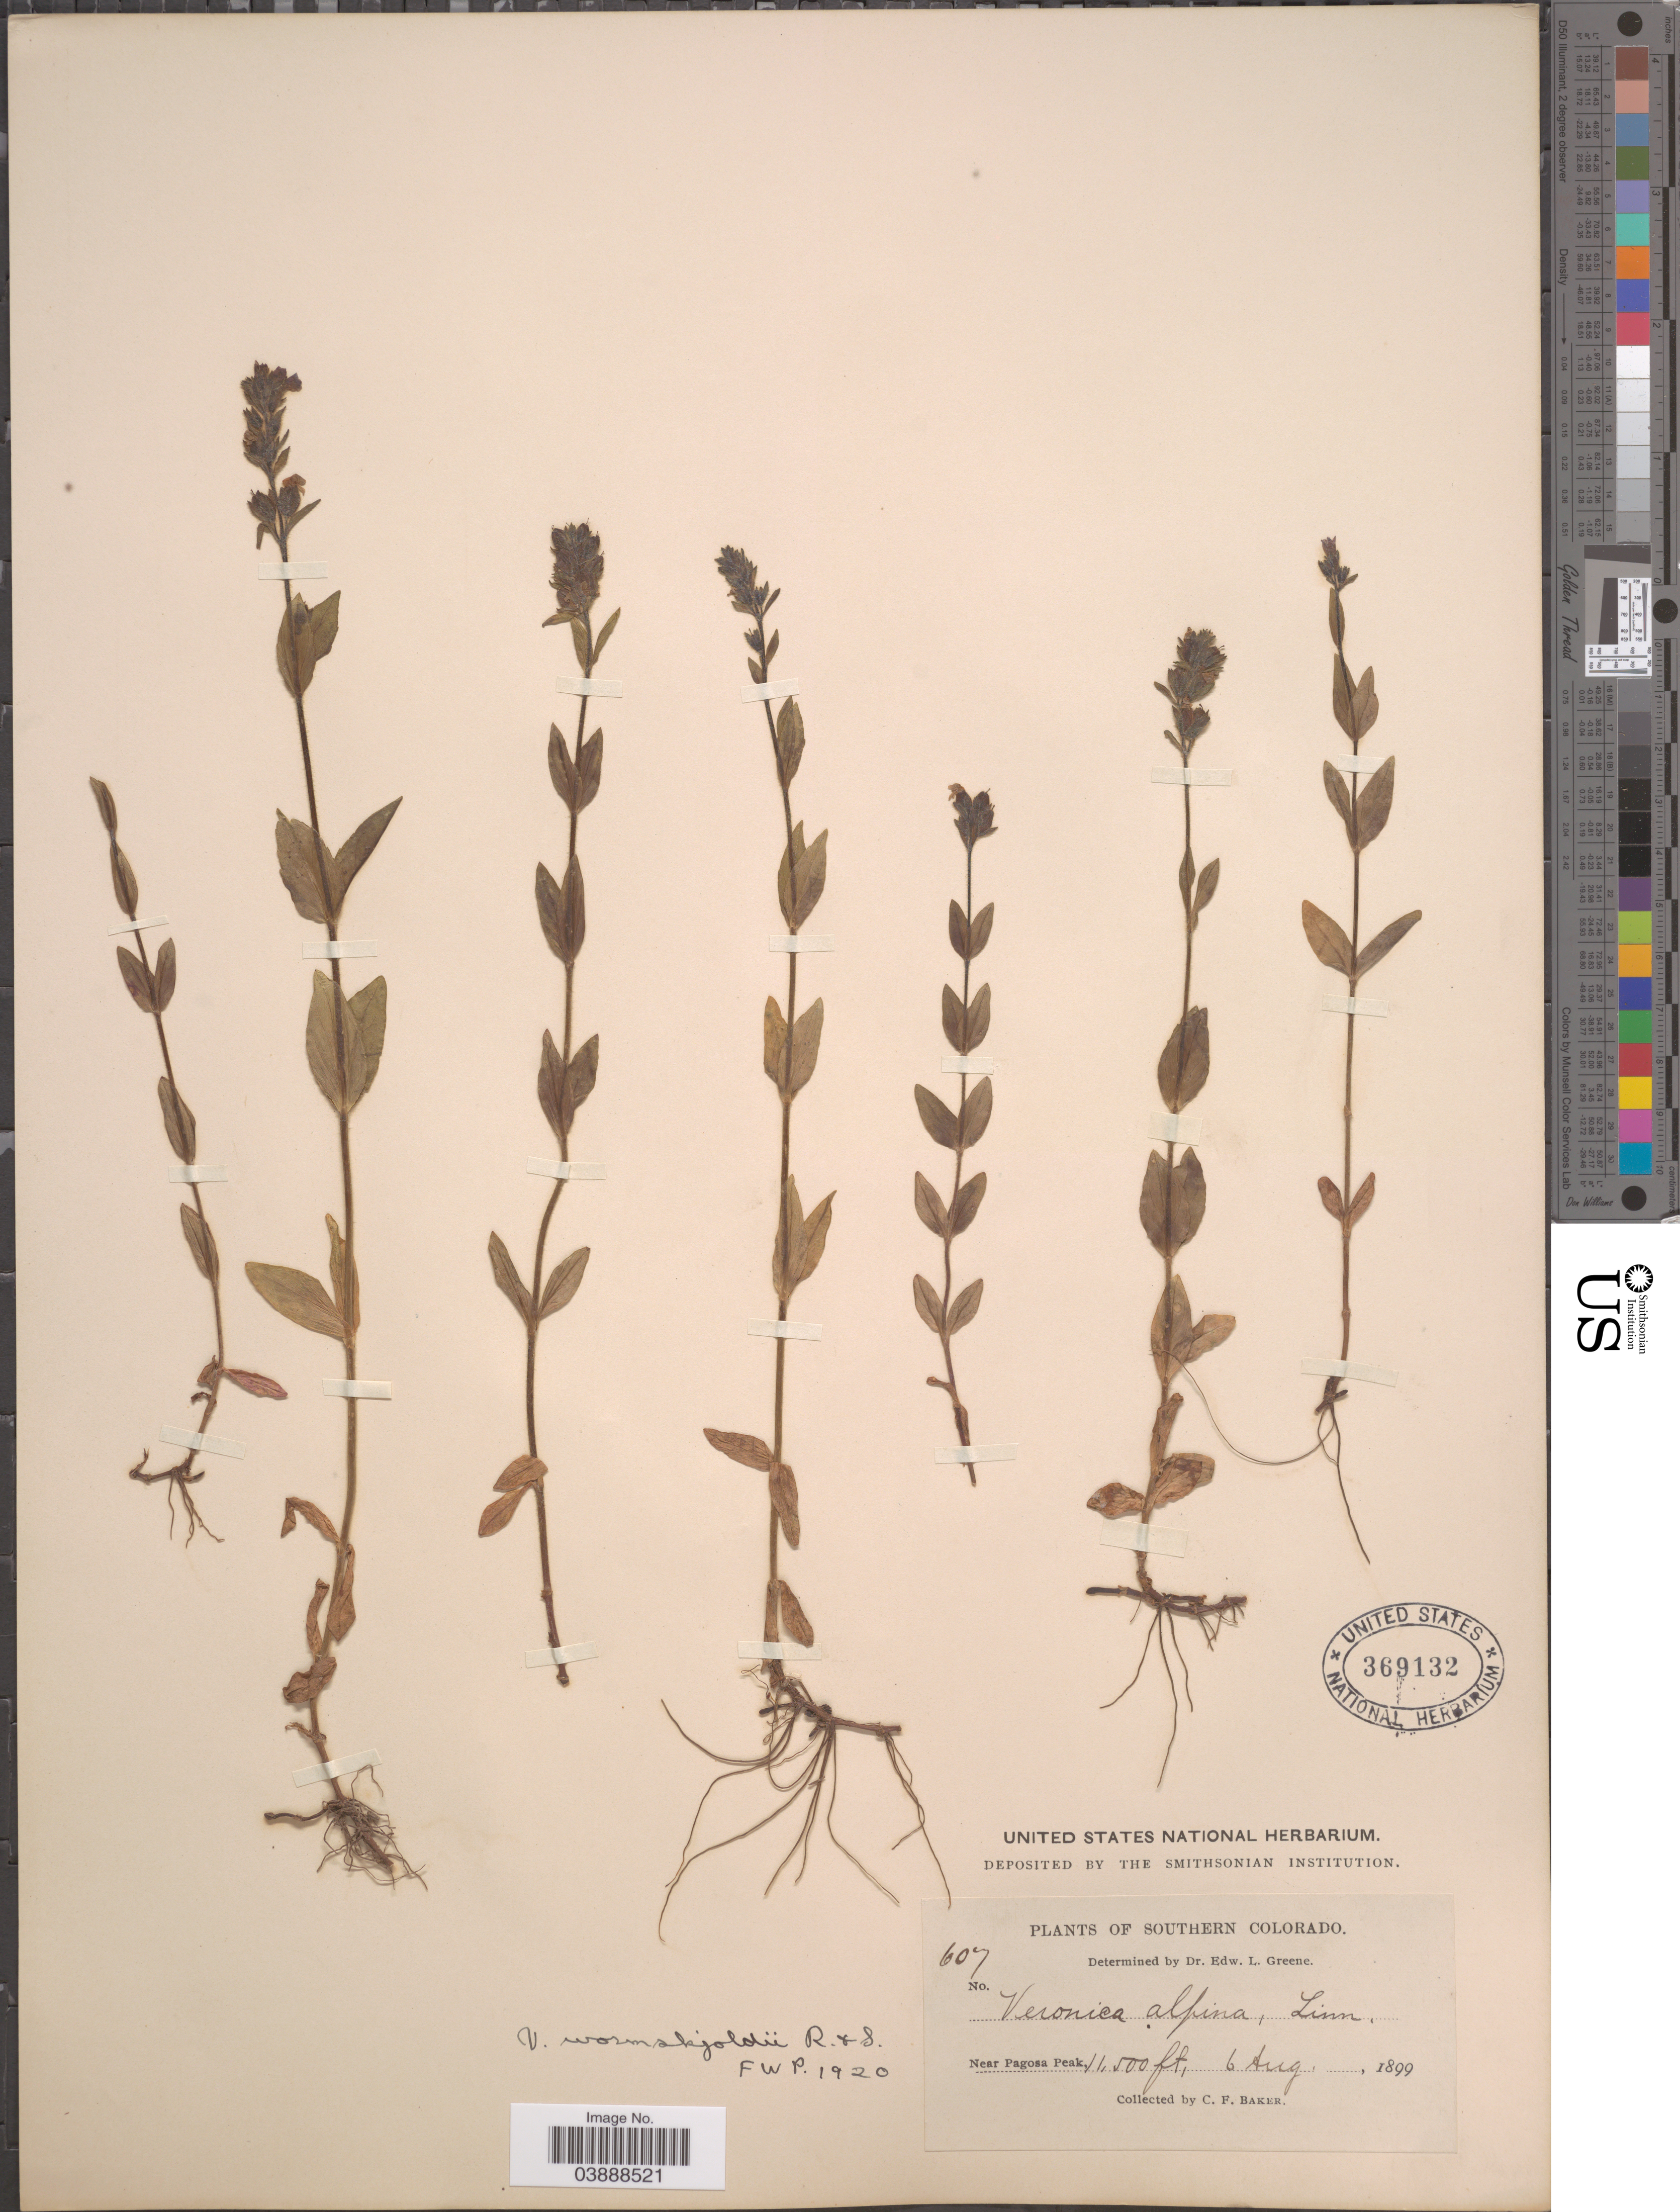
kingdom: Plantae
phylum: Tracheophyta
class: Magnoliopsida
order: Lamiales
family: Plantaginaceae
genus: Veronica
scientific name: Veronica wormskjoldii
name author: Roem. & Schult.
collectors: C. F. Baker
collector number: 607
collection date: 1899-08-06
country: United States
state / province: Colorado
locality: Southern Colorado. Near Pagosa Peak.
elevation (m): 3505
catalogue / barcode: US 369132